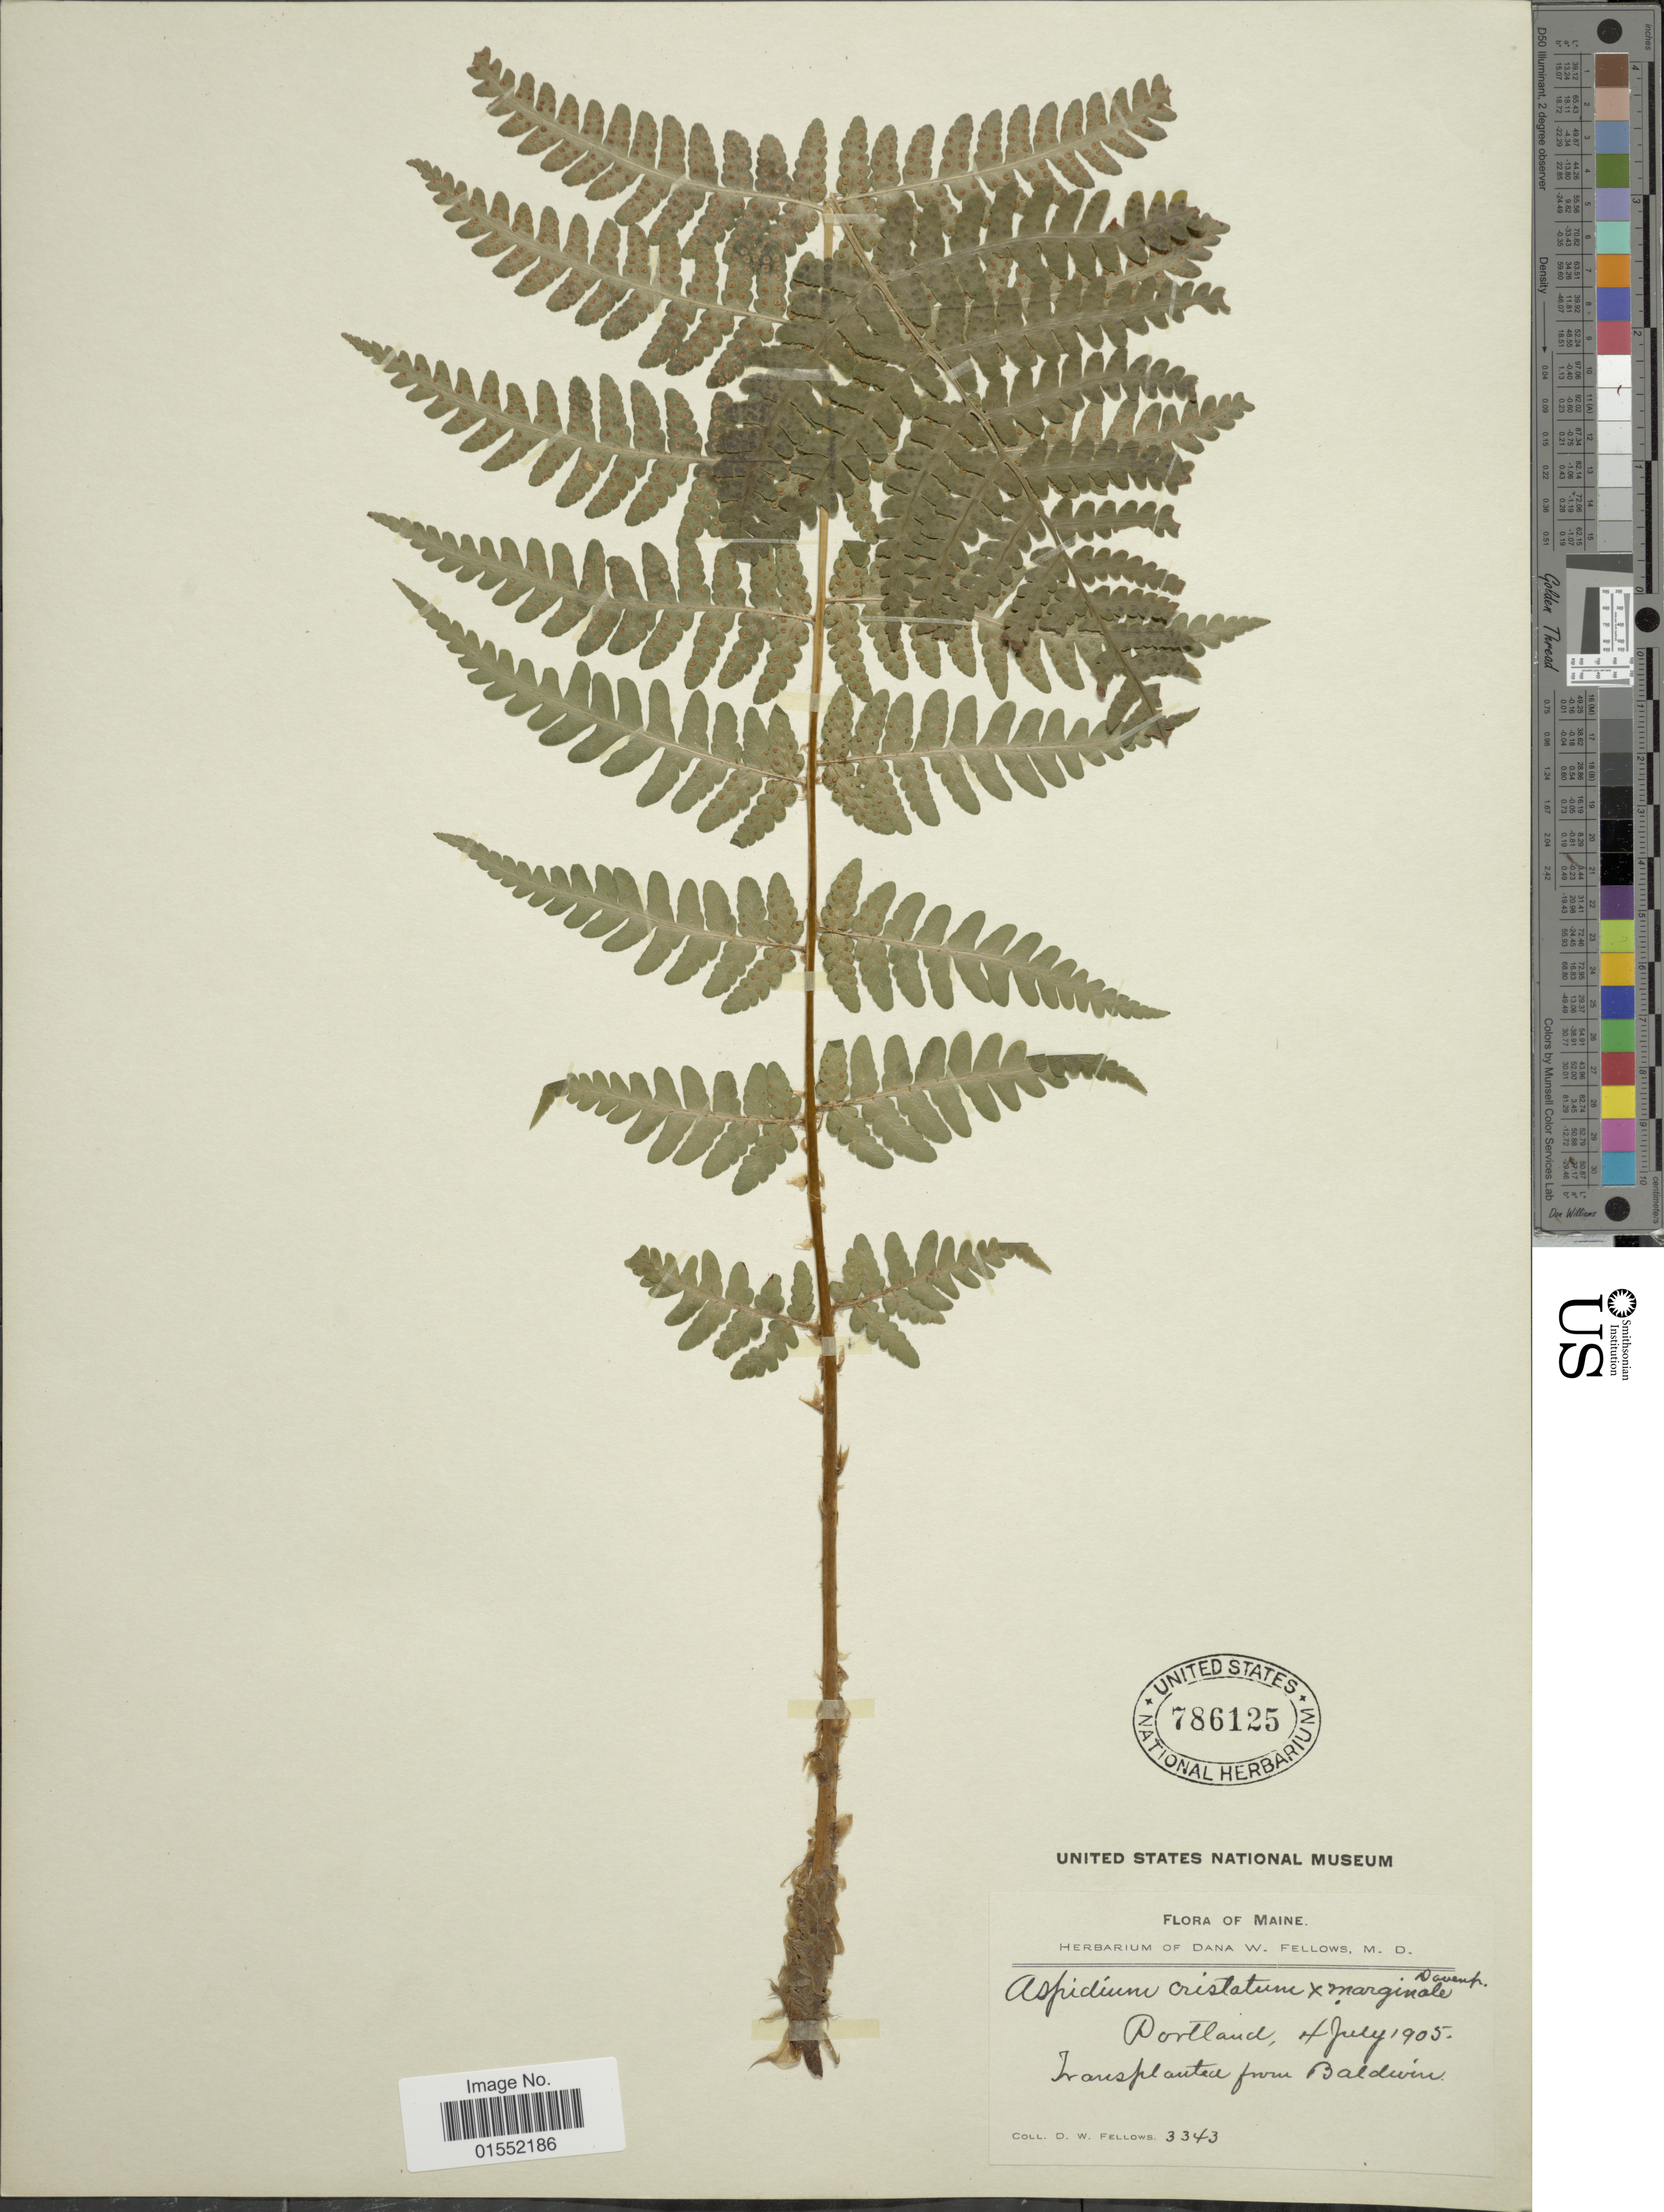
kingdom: Plantae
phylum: Tracheophyta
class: Polypodiopsida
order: Polypodiales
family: Dryopteridaceae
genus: Dryopteris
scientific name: Dryopteris x slossoniae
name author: Wherry ex Lellinger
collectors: D. W. Fellows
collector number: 3343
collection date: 1905-07-04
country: United States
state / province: Maine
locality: Portland, Transplanted from Baldwin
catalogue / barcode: US 786125